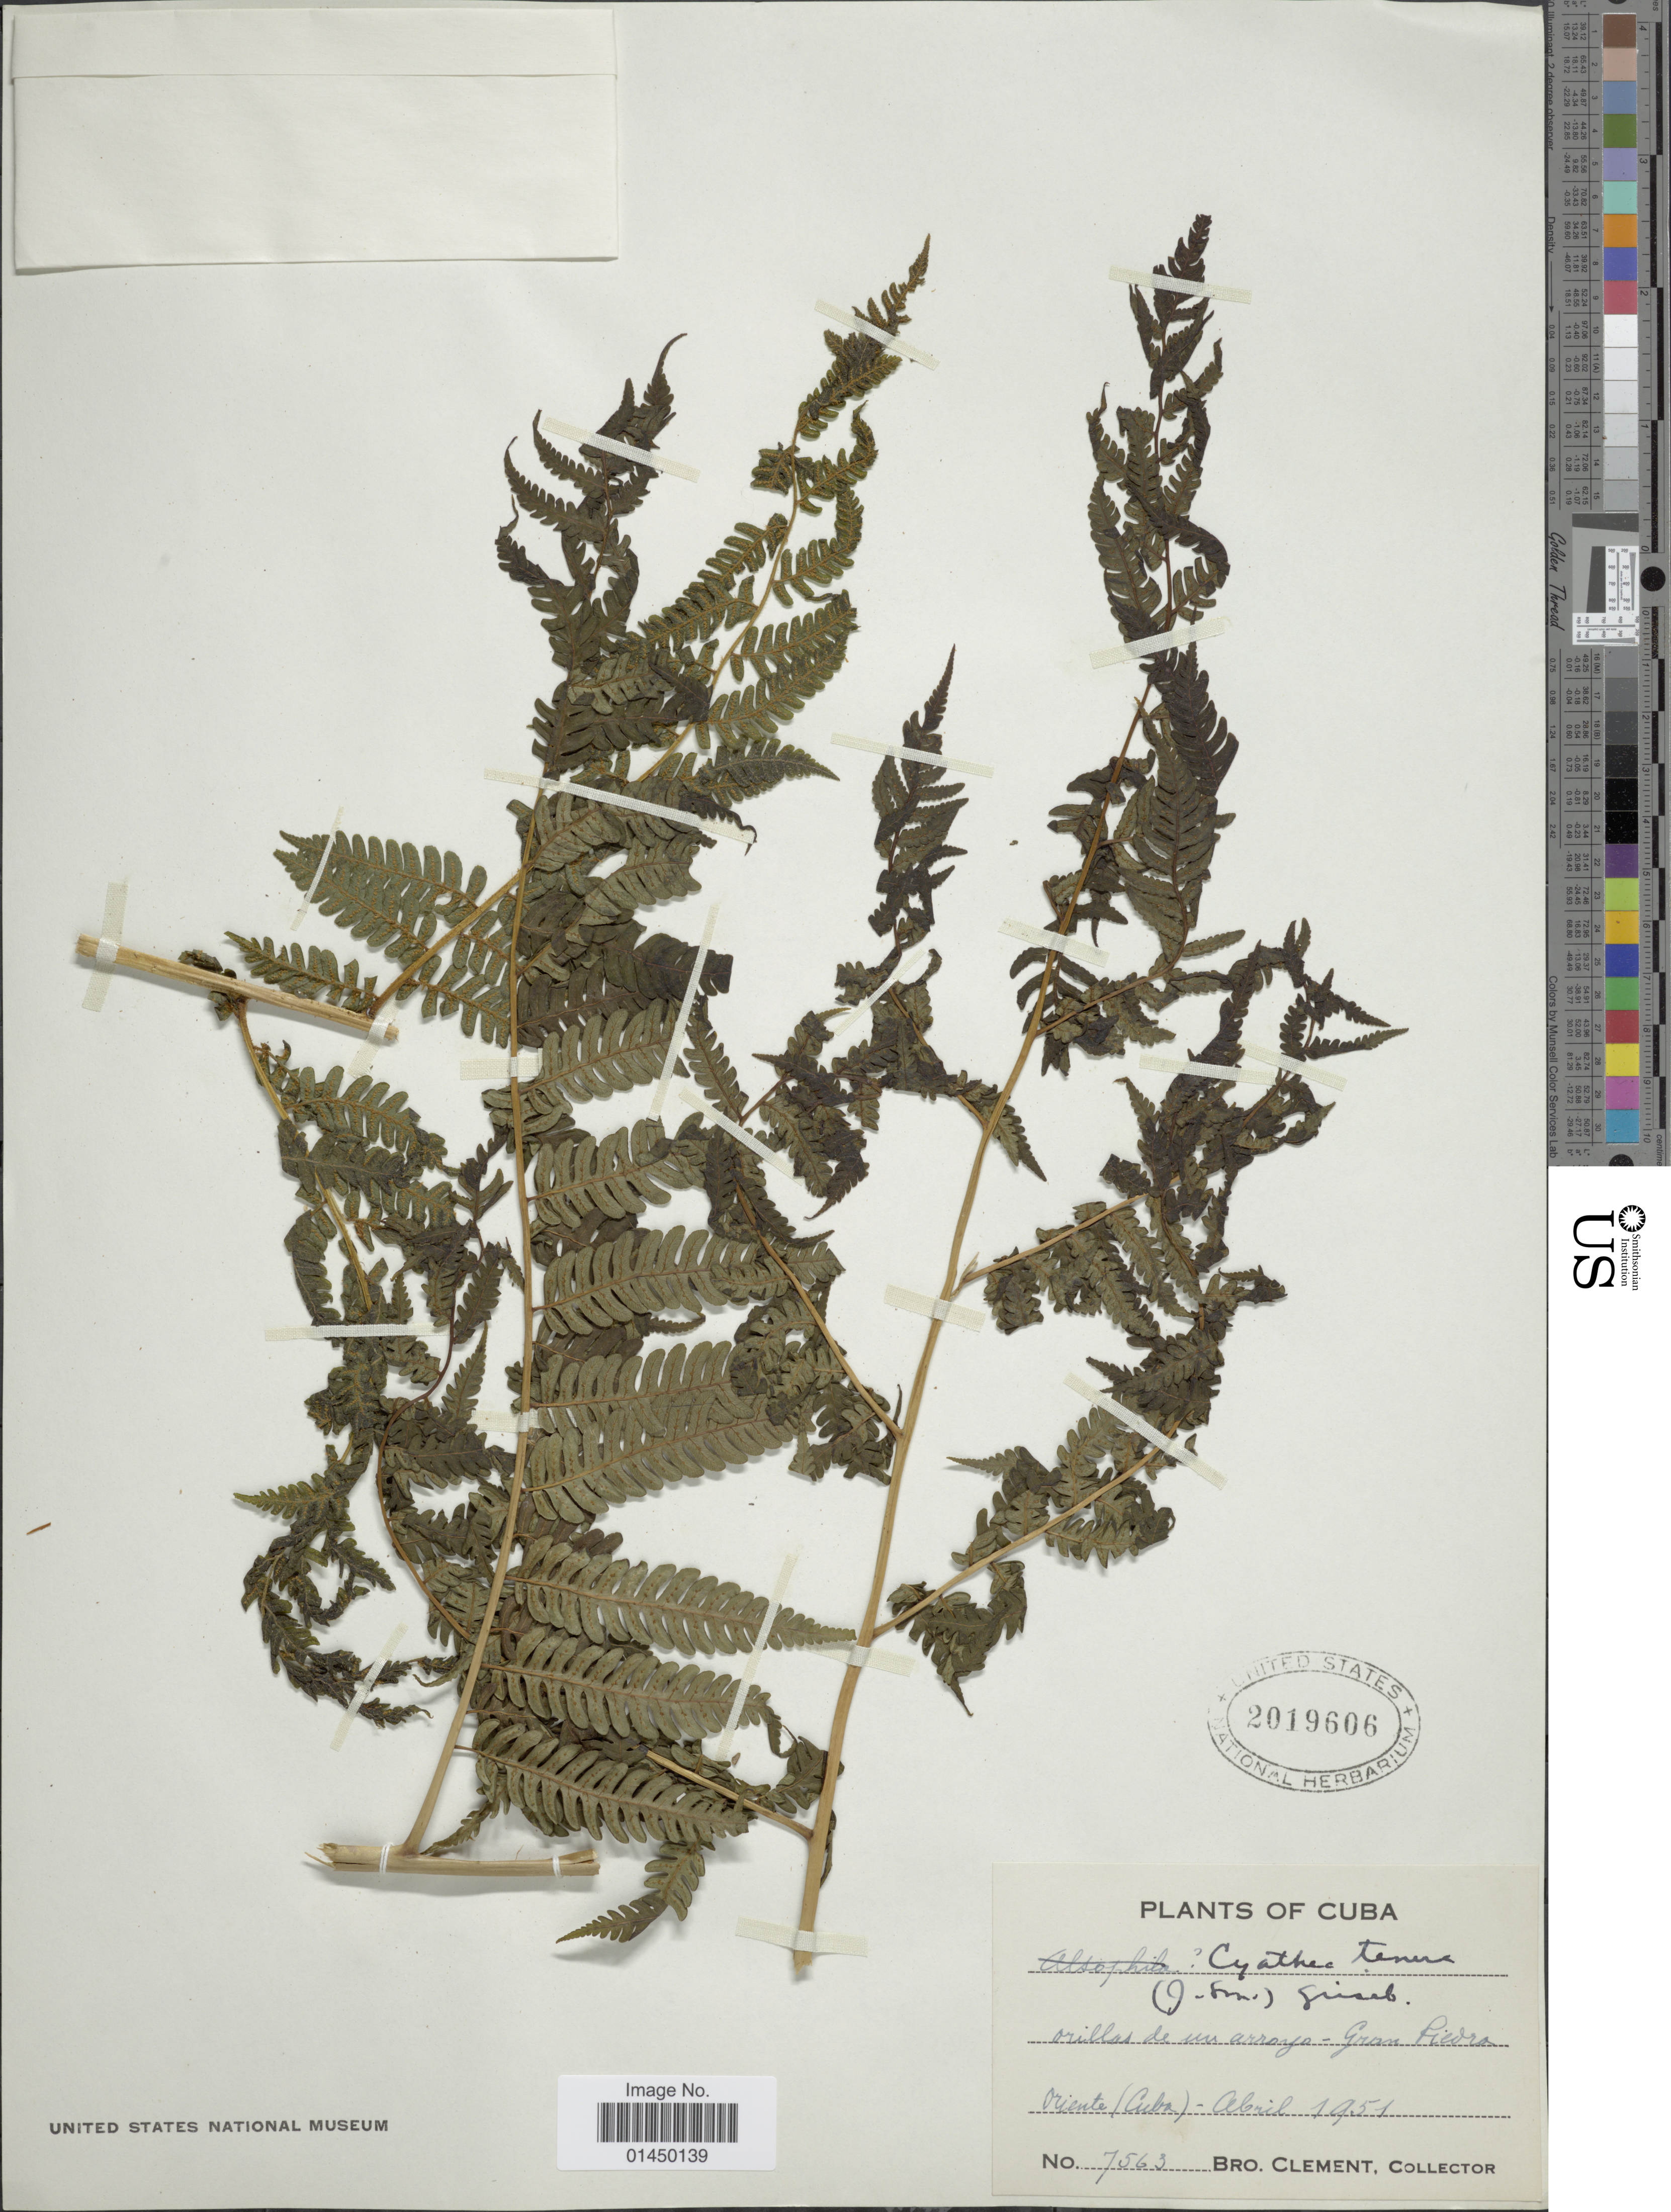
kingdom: Plantae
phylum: Tracheophyta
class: Polypodiopsida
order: Cyatheales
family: Cyatheaceae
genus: Cyathea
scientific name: Cyathea furfuracea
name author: Christ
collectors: B. Clement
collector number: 7563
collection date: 1951-04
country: Cuba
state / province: Oriente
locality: Orillas de un arroyo, Gran Piedra, Oriente (Cuba)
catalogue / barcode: US 2019606